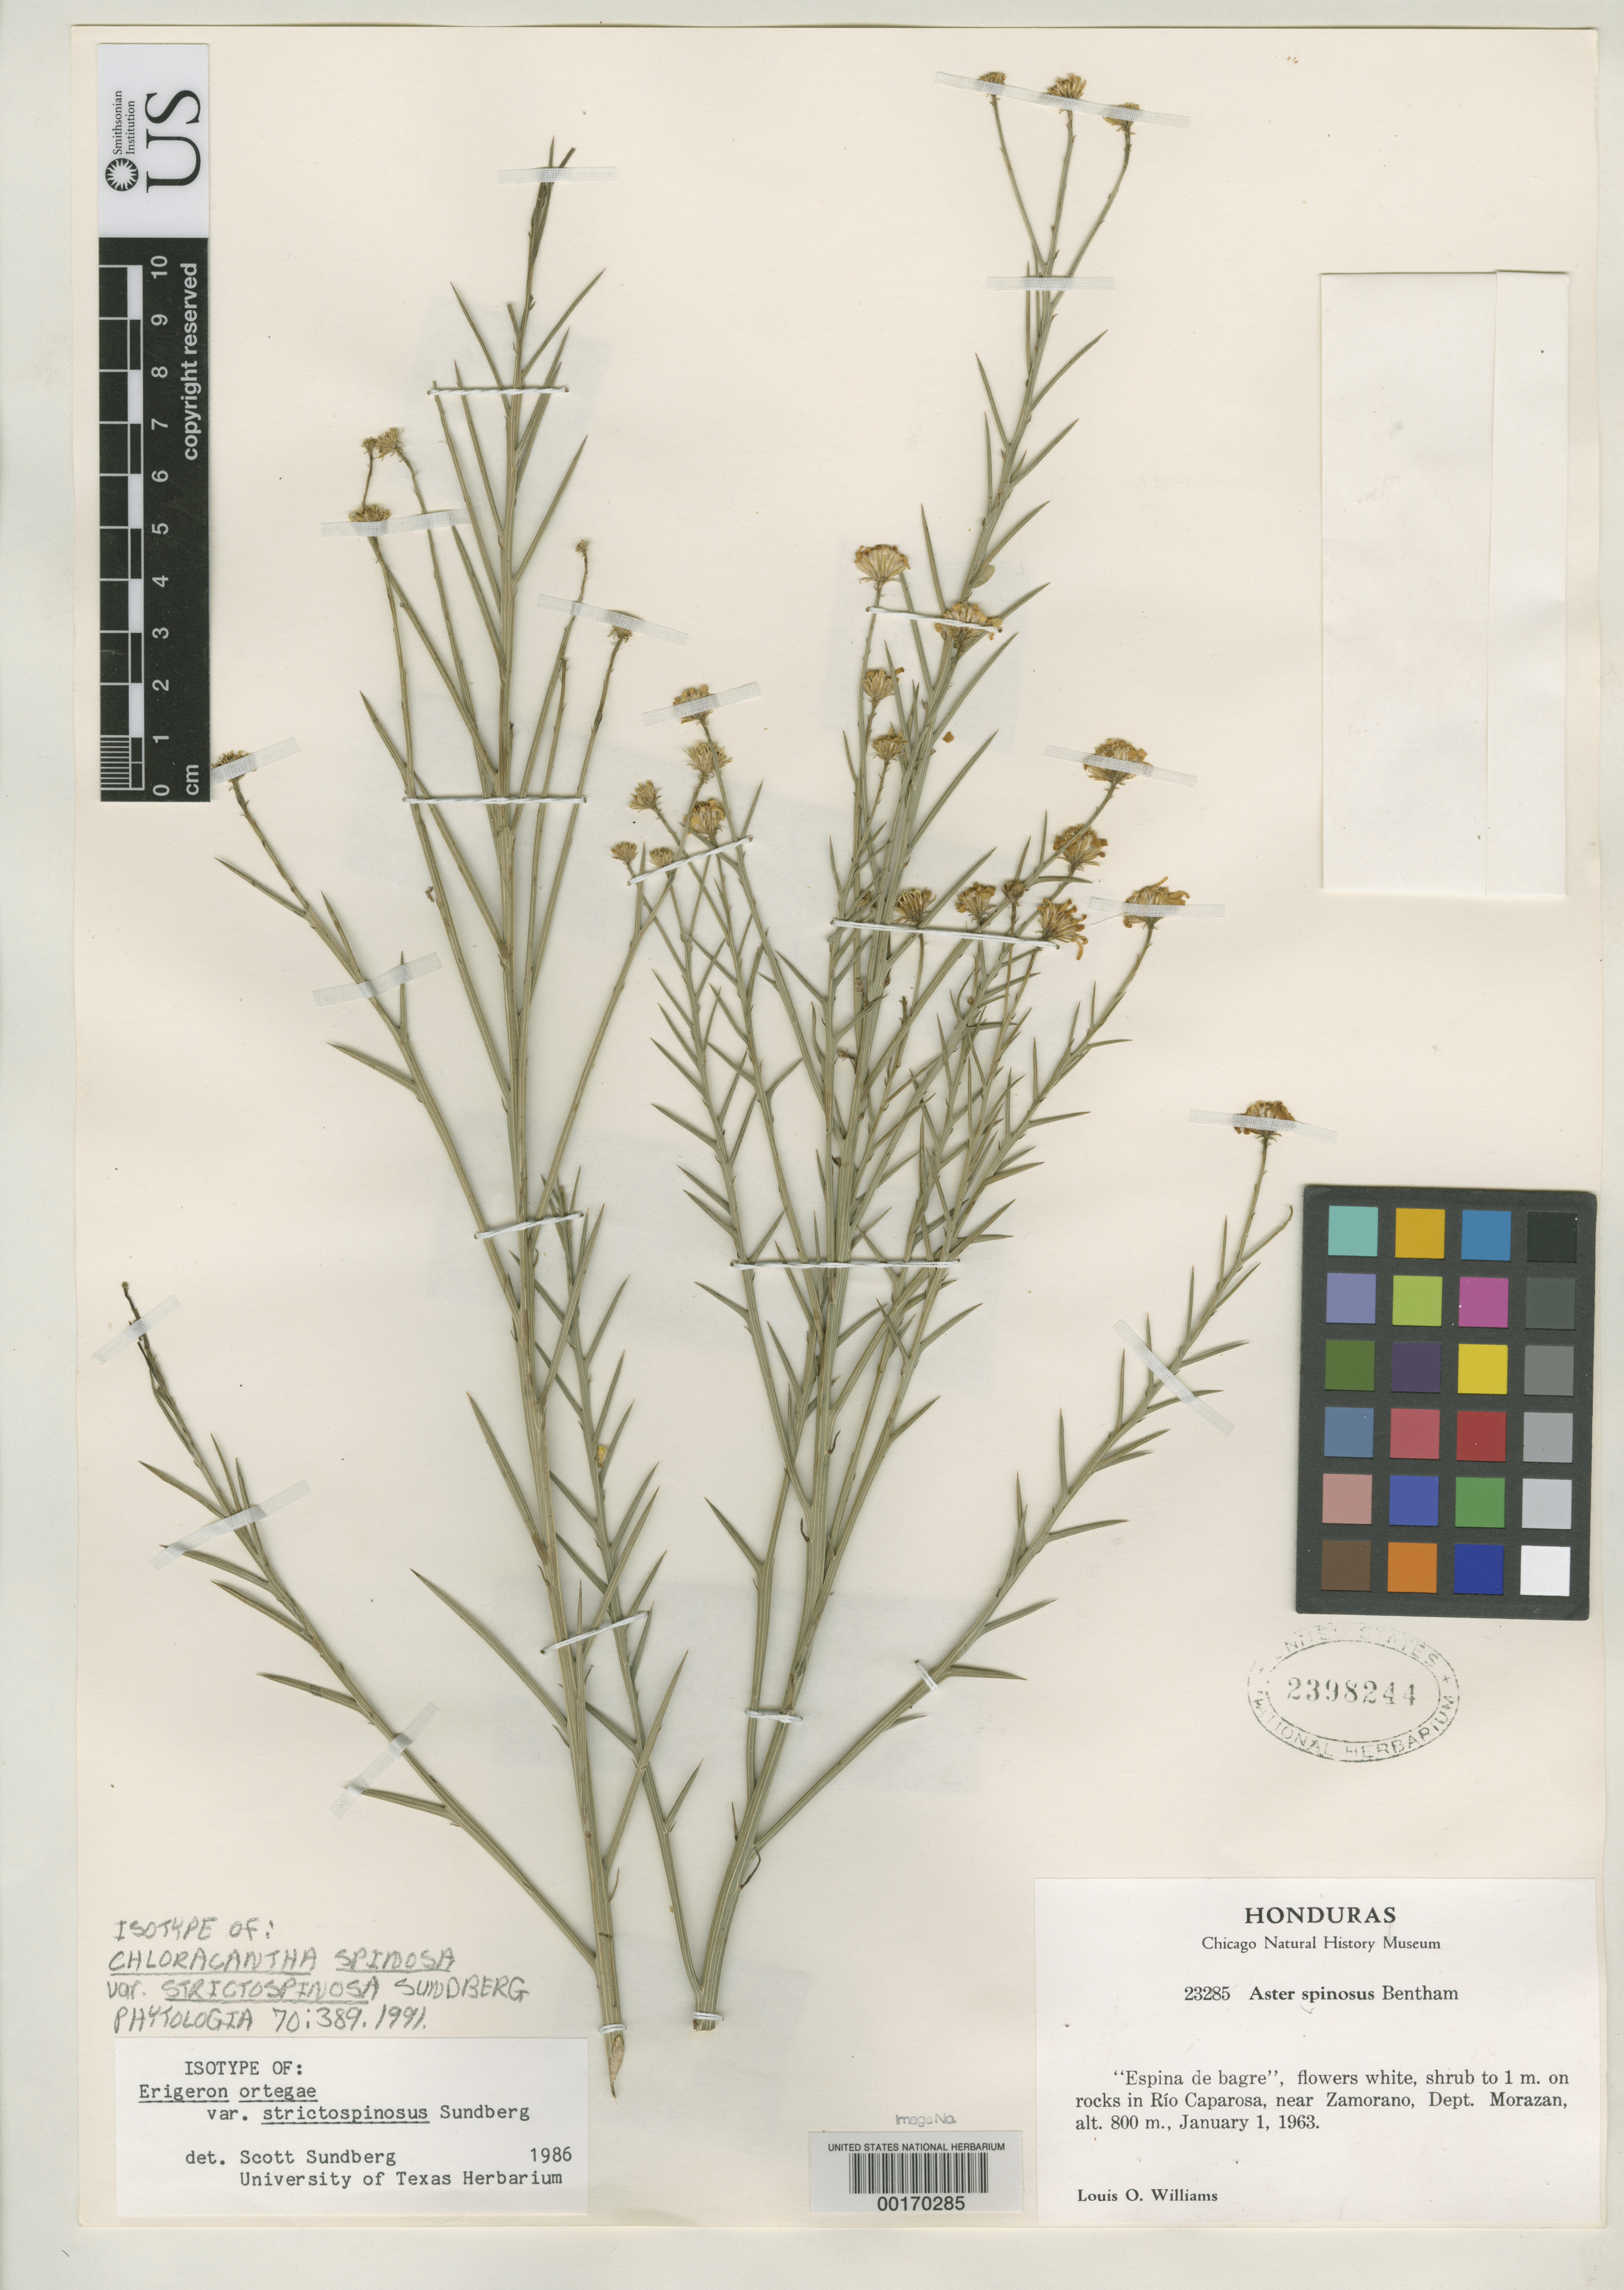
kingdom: Plantae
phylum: Tracheophyta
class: Magnoliopsida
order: Asterales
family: Asteraceae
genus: Chloracantha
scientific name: Chloracantha spinosa var. strictospinosa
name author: S.D. Sundb.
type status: Isotype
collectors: L. O. Williams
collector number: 23285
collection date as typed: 01 Jan 1963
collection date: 1963-01-01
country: Honduras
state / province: Fco. Morazán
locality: Rocks in Rio Caparosa, near Zamorano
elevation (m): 800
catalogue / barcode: US 2398244